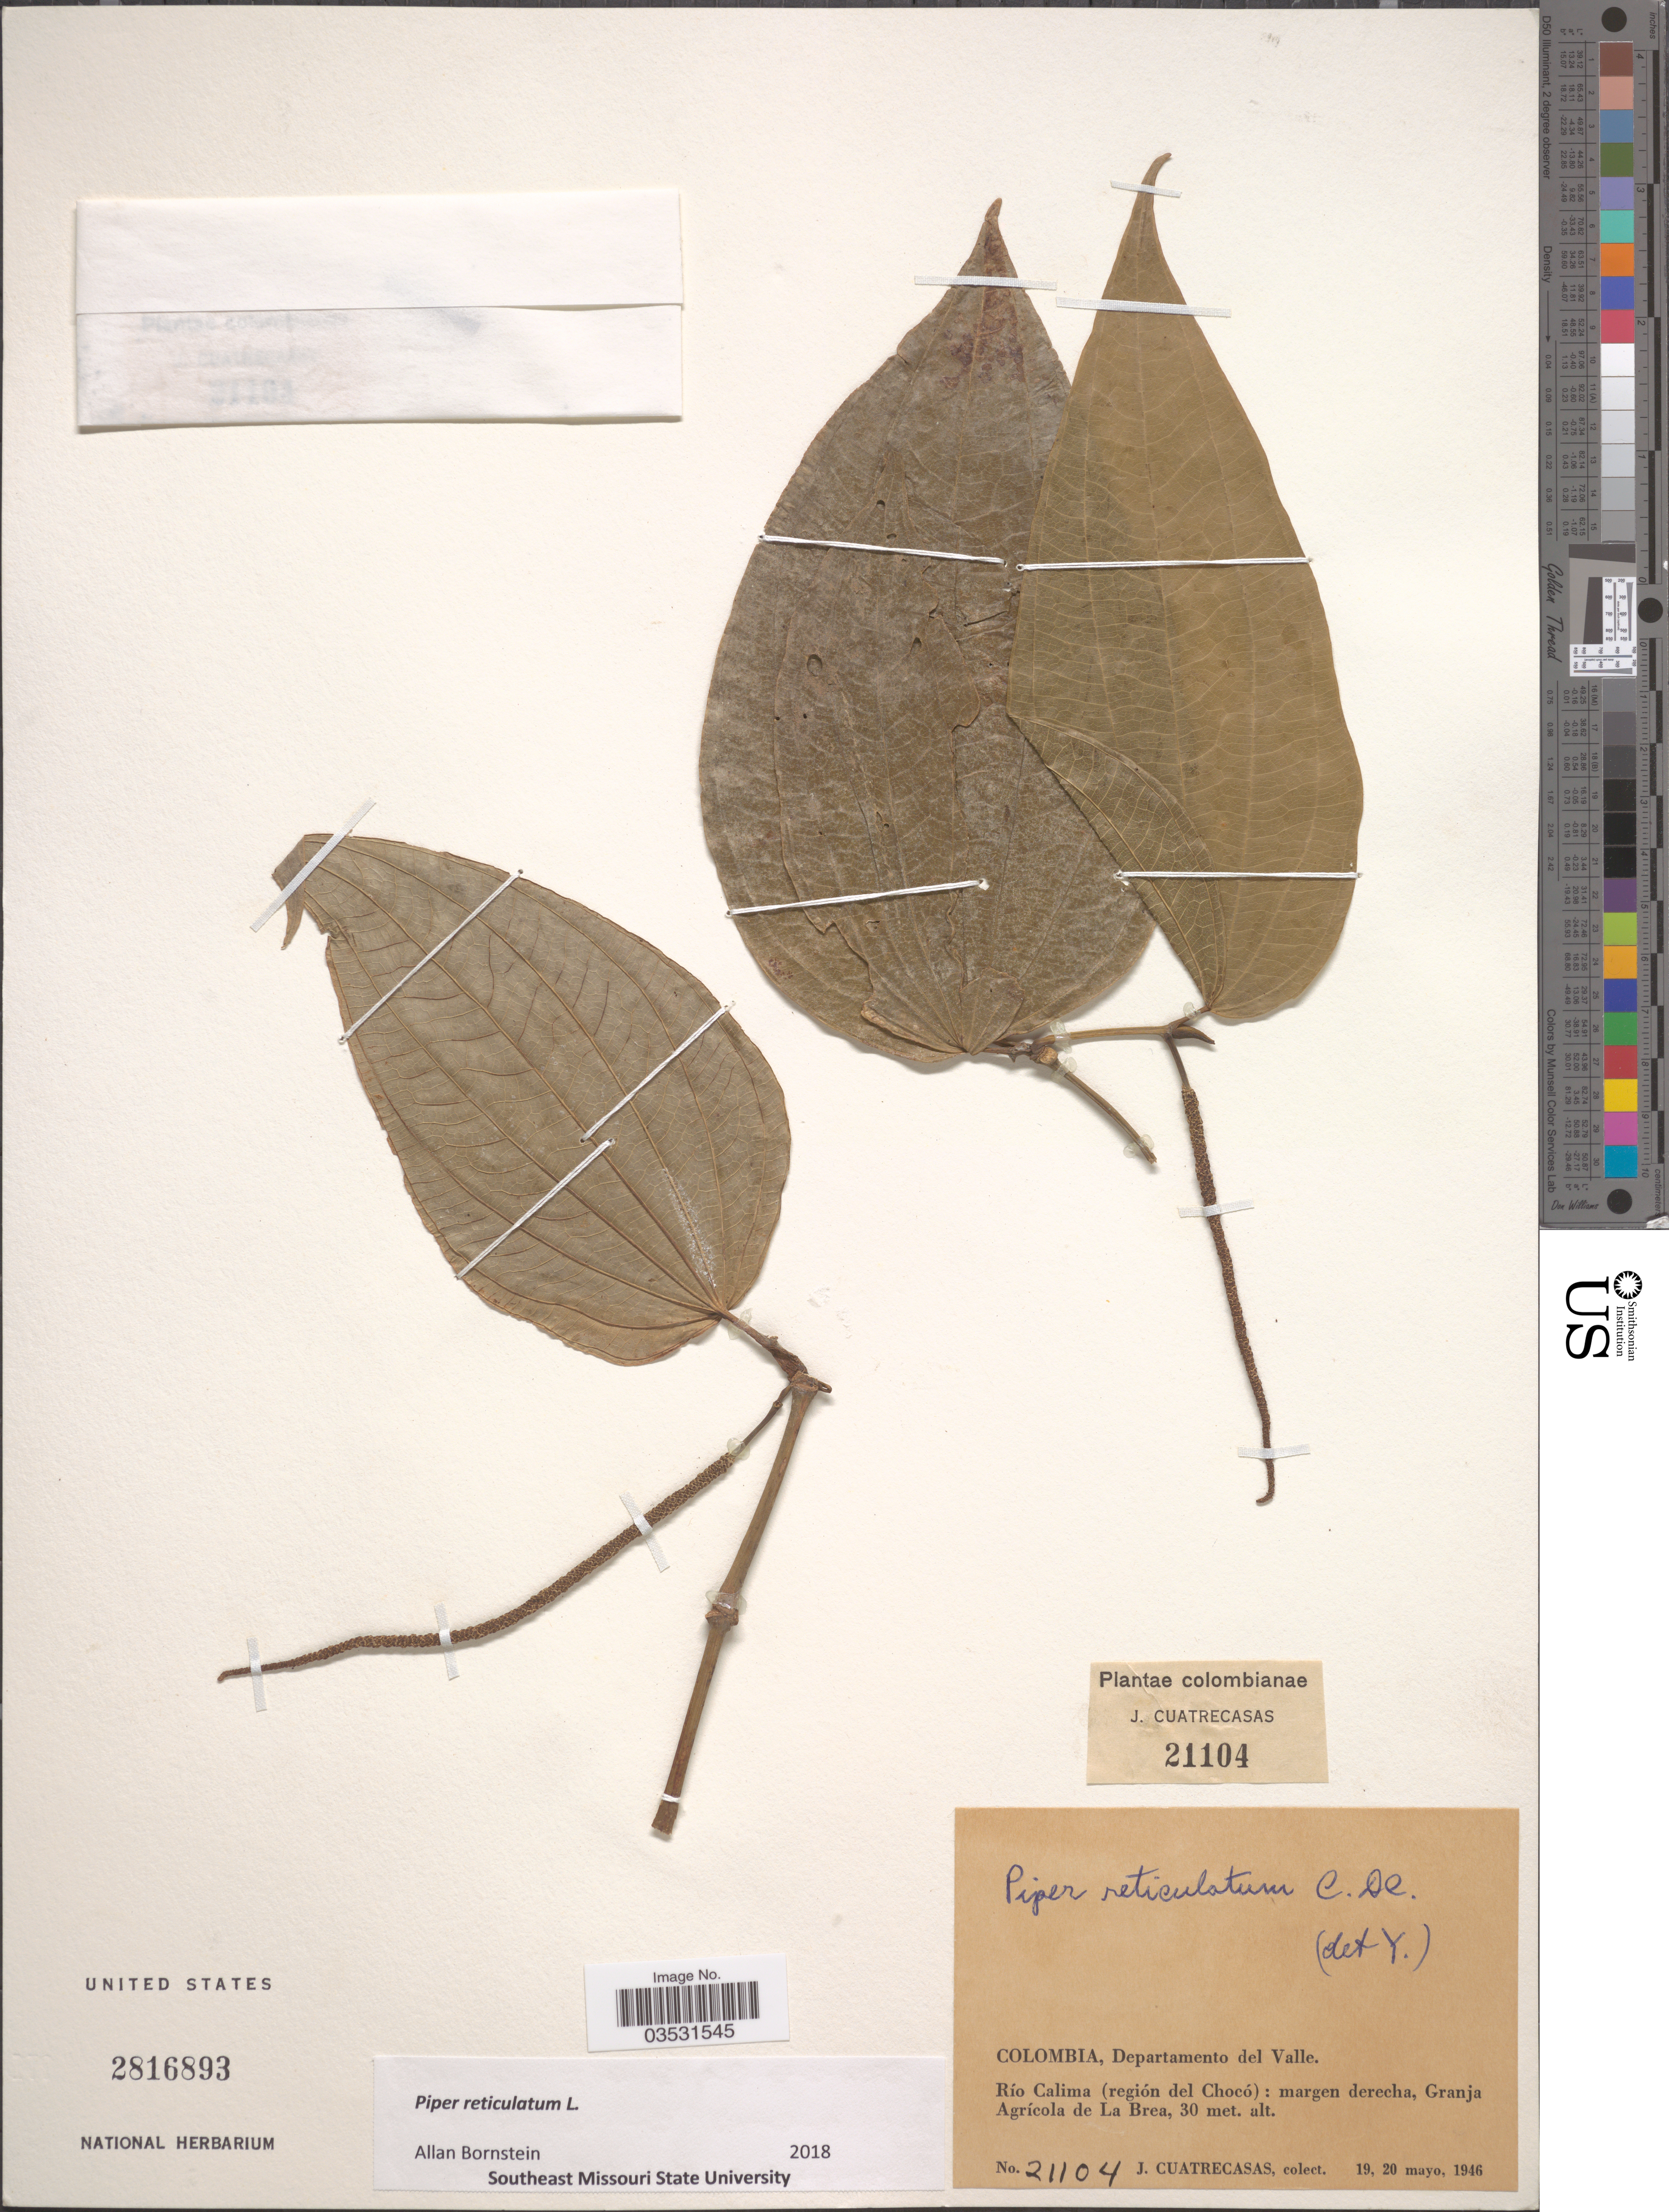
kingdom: Plantae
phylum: Tracheophyta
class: Magnoliopsida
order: Piperales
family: Piperaceae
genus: Piper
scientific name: Piper reticulatum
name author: L.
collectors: J. Cuatrecasas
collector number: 21104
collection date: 1946-05-19/1946-05-20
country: Colombia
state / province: Valle del Cauca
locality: Departamento del Valle. Río Calima (región del Chocó): margen derecha, Granja Agrícola de La Brea.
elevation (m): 30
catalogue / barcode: US 2816893